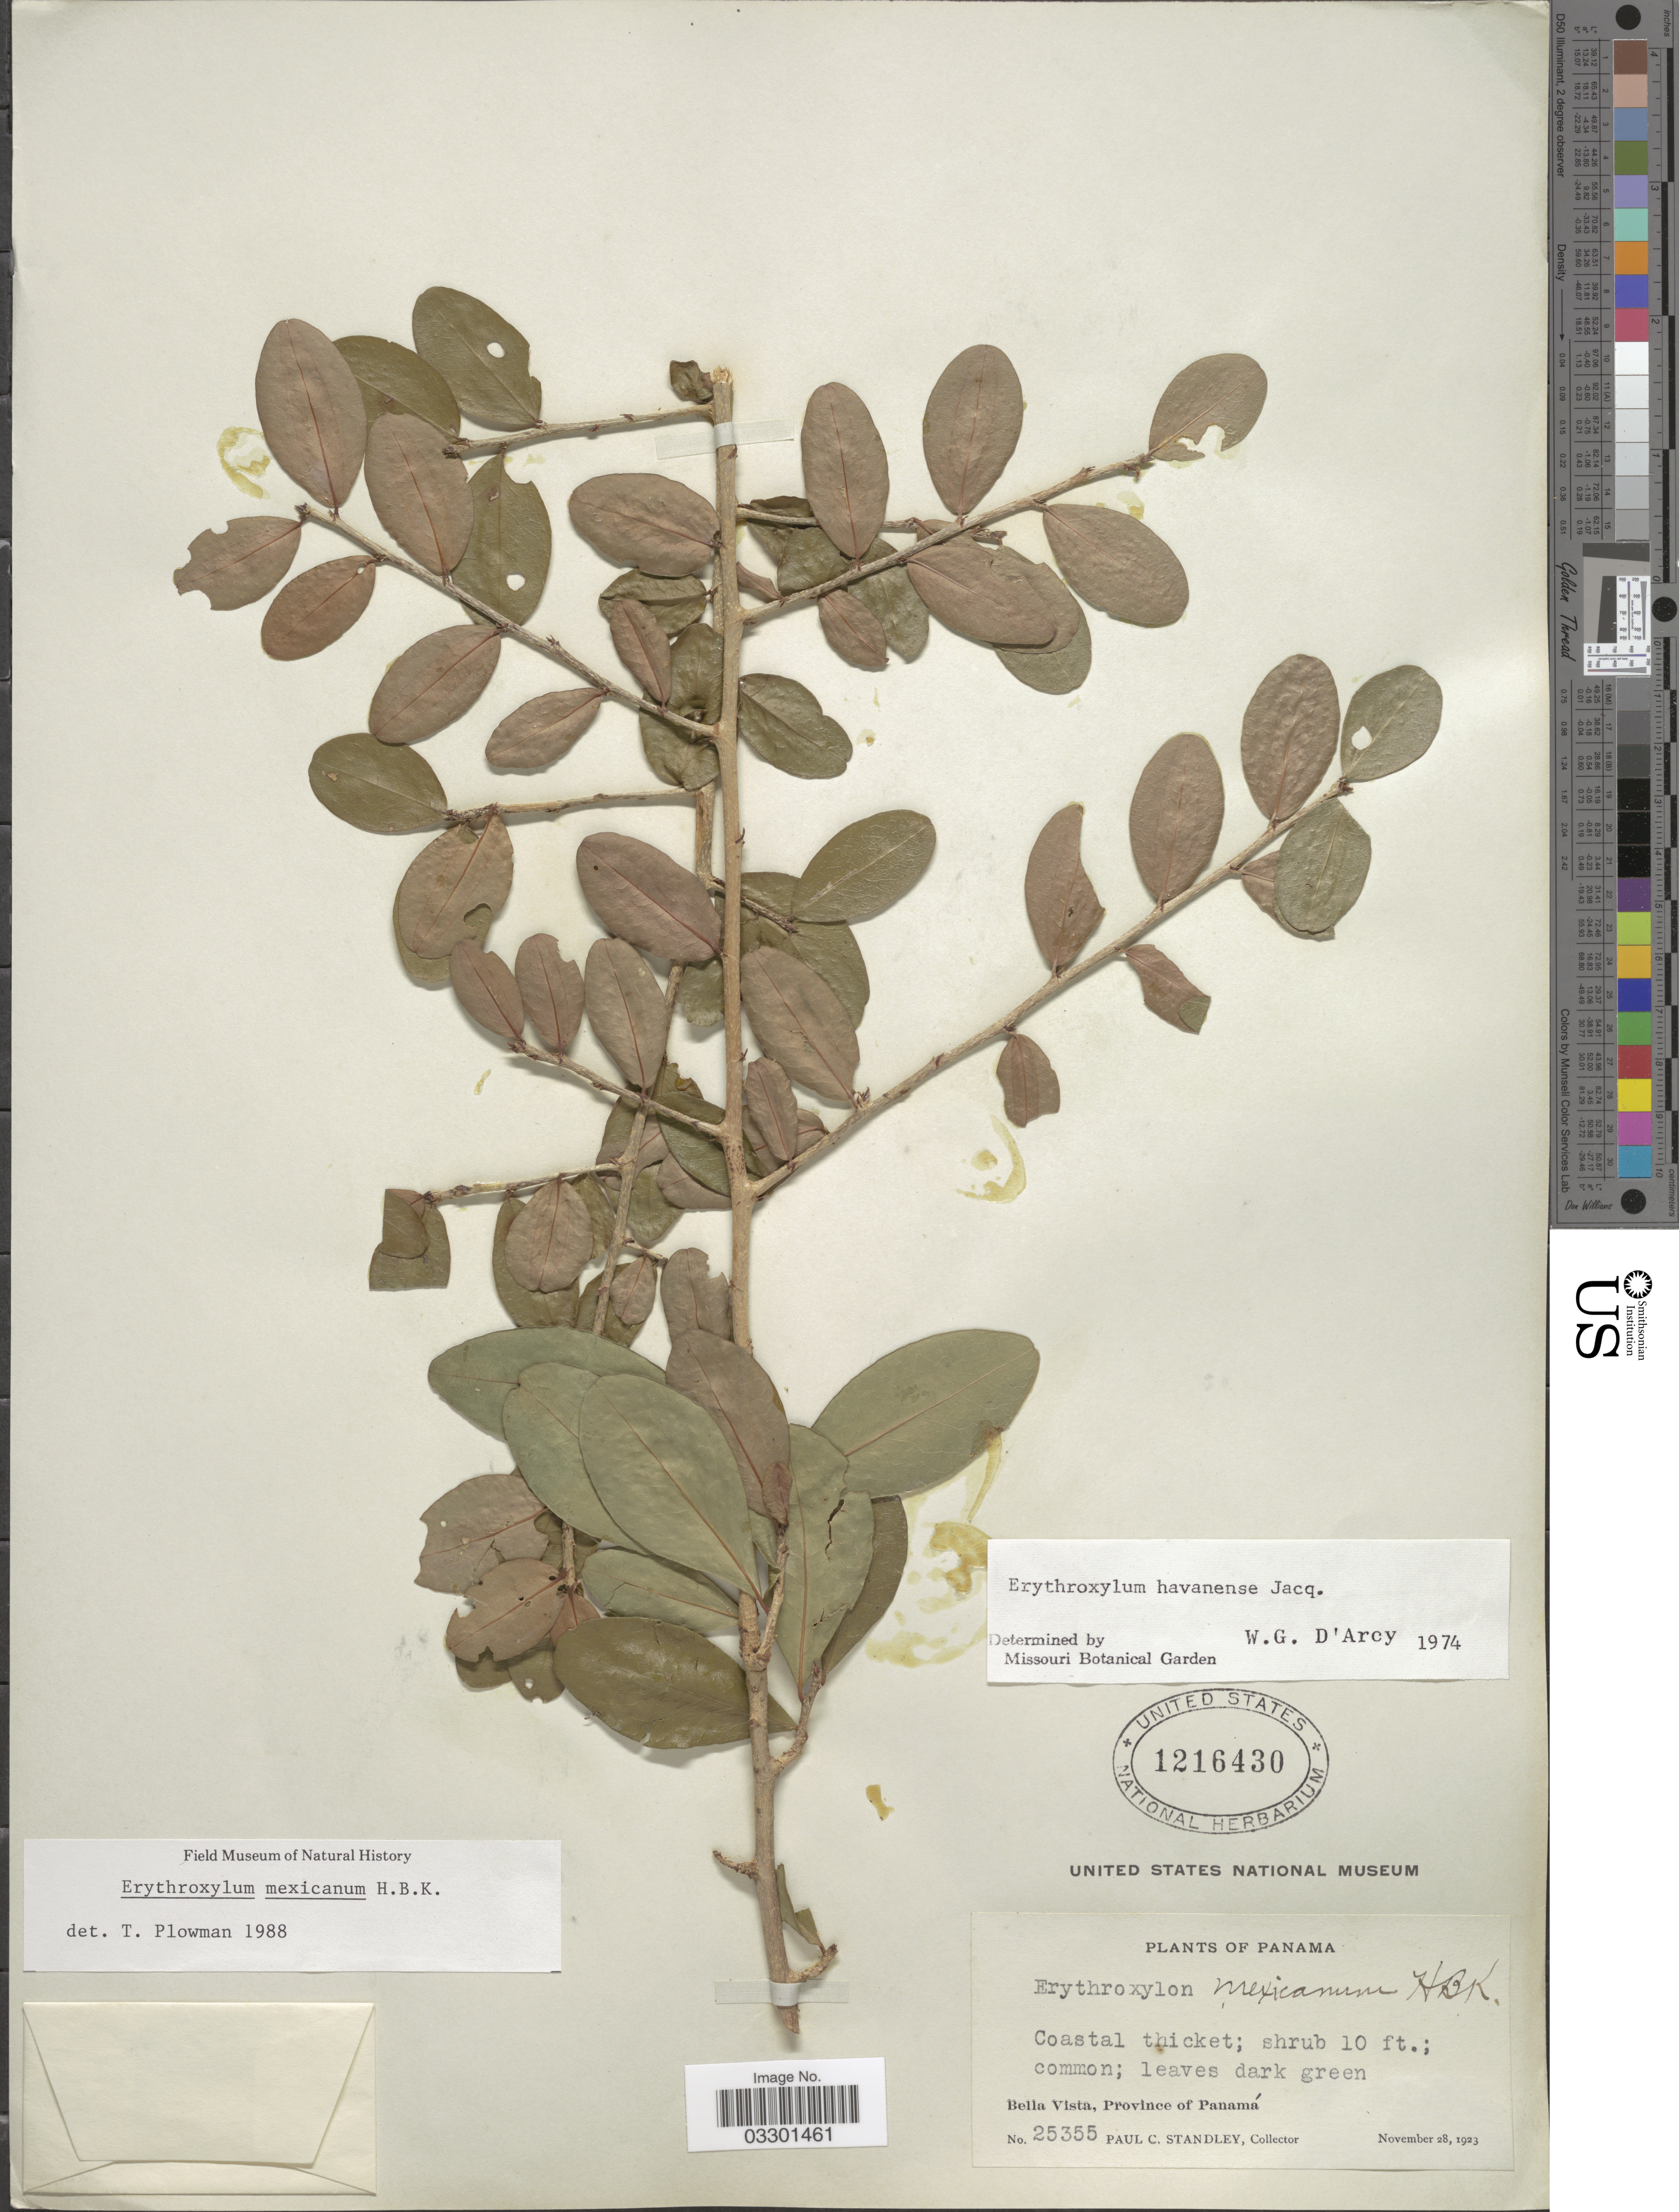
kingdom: Plantae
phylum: Tracheophyta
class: Magnoliopsida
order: Malpighiales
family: Erythroxylaceae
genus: Erythroxylum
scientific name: Erythroxylum mexicanum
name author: Kunth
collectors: P. C. Standley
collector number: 25355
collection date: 1923-11-28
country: Panama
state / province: Panamá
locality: Bella Vista.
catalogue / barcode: US 1216430